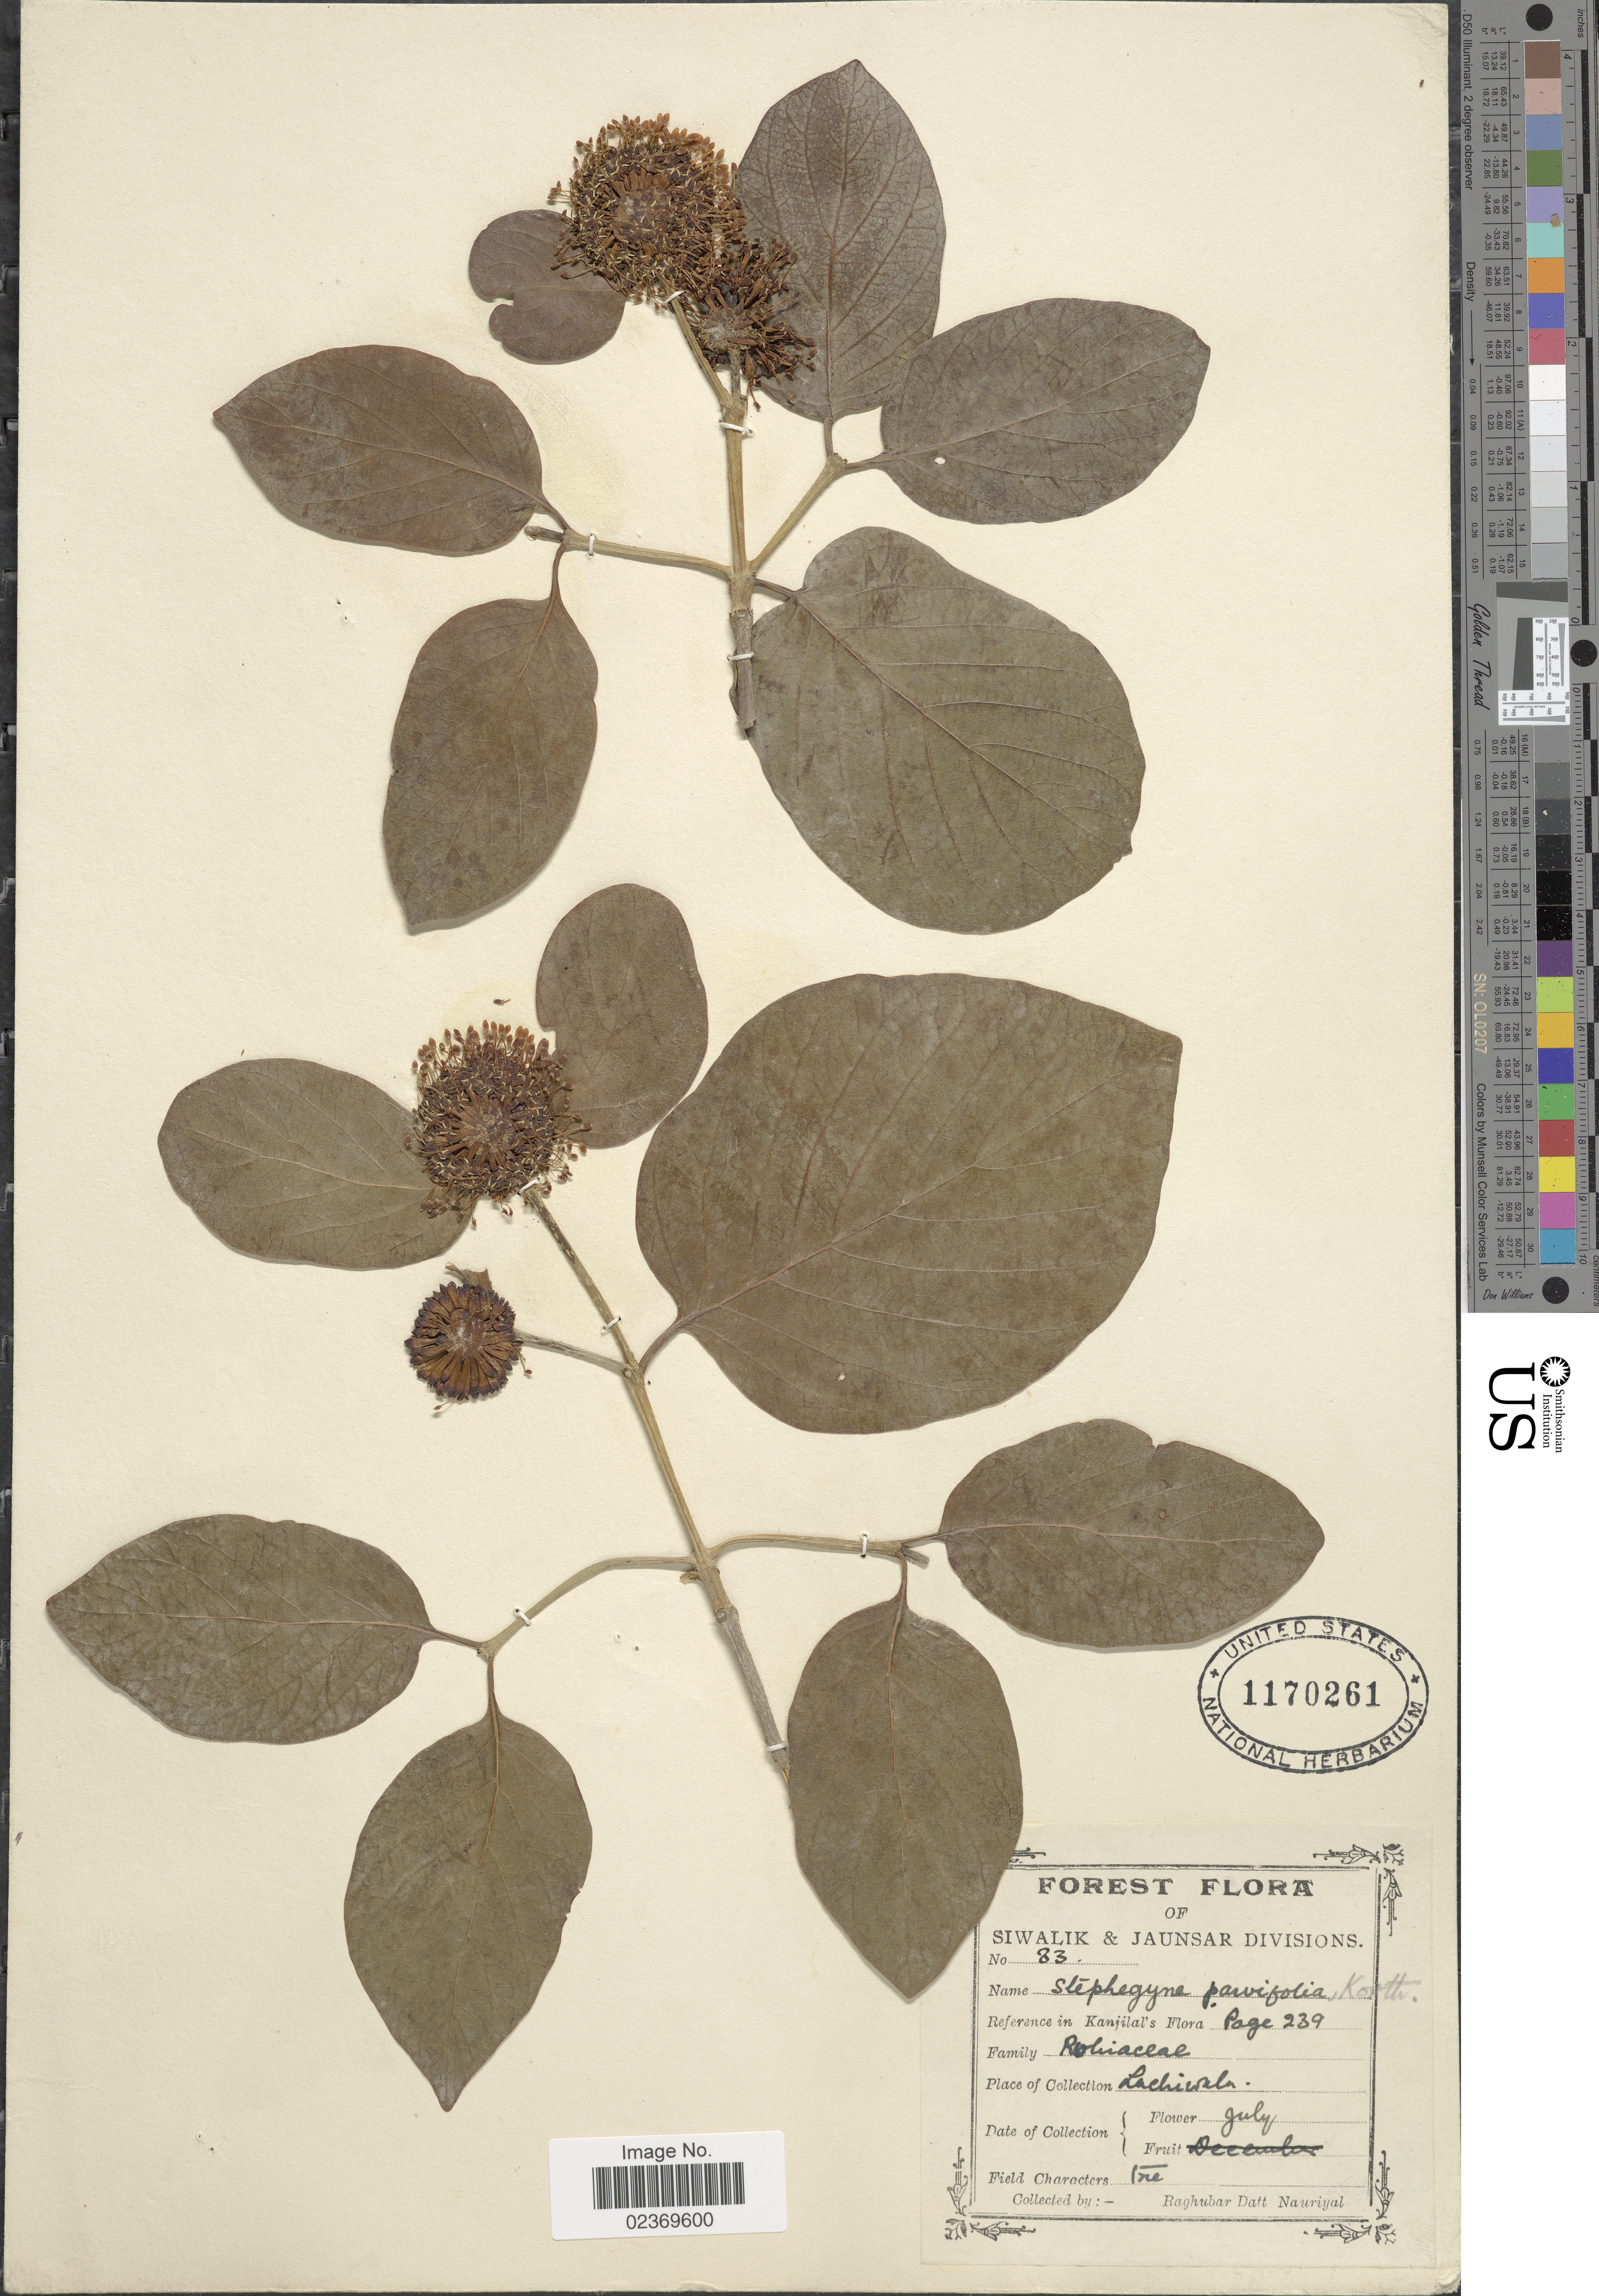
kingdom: Plantae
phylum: Tracheophyta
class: Magnoliopsida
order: Gentianales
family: Rubiaceae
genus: Mitragyna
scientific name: Mitragyna parvifolia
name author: (Roxb.) Korth.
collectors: R. D. Nauriyal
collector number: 83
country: India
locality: Siwalik & Jaunsar Divisions, Kanjilal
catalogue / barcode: US 1170261